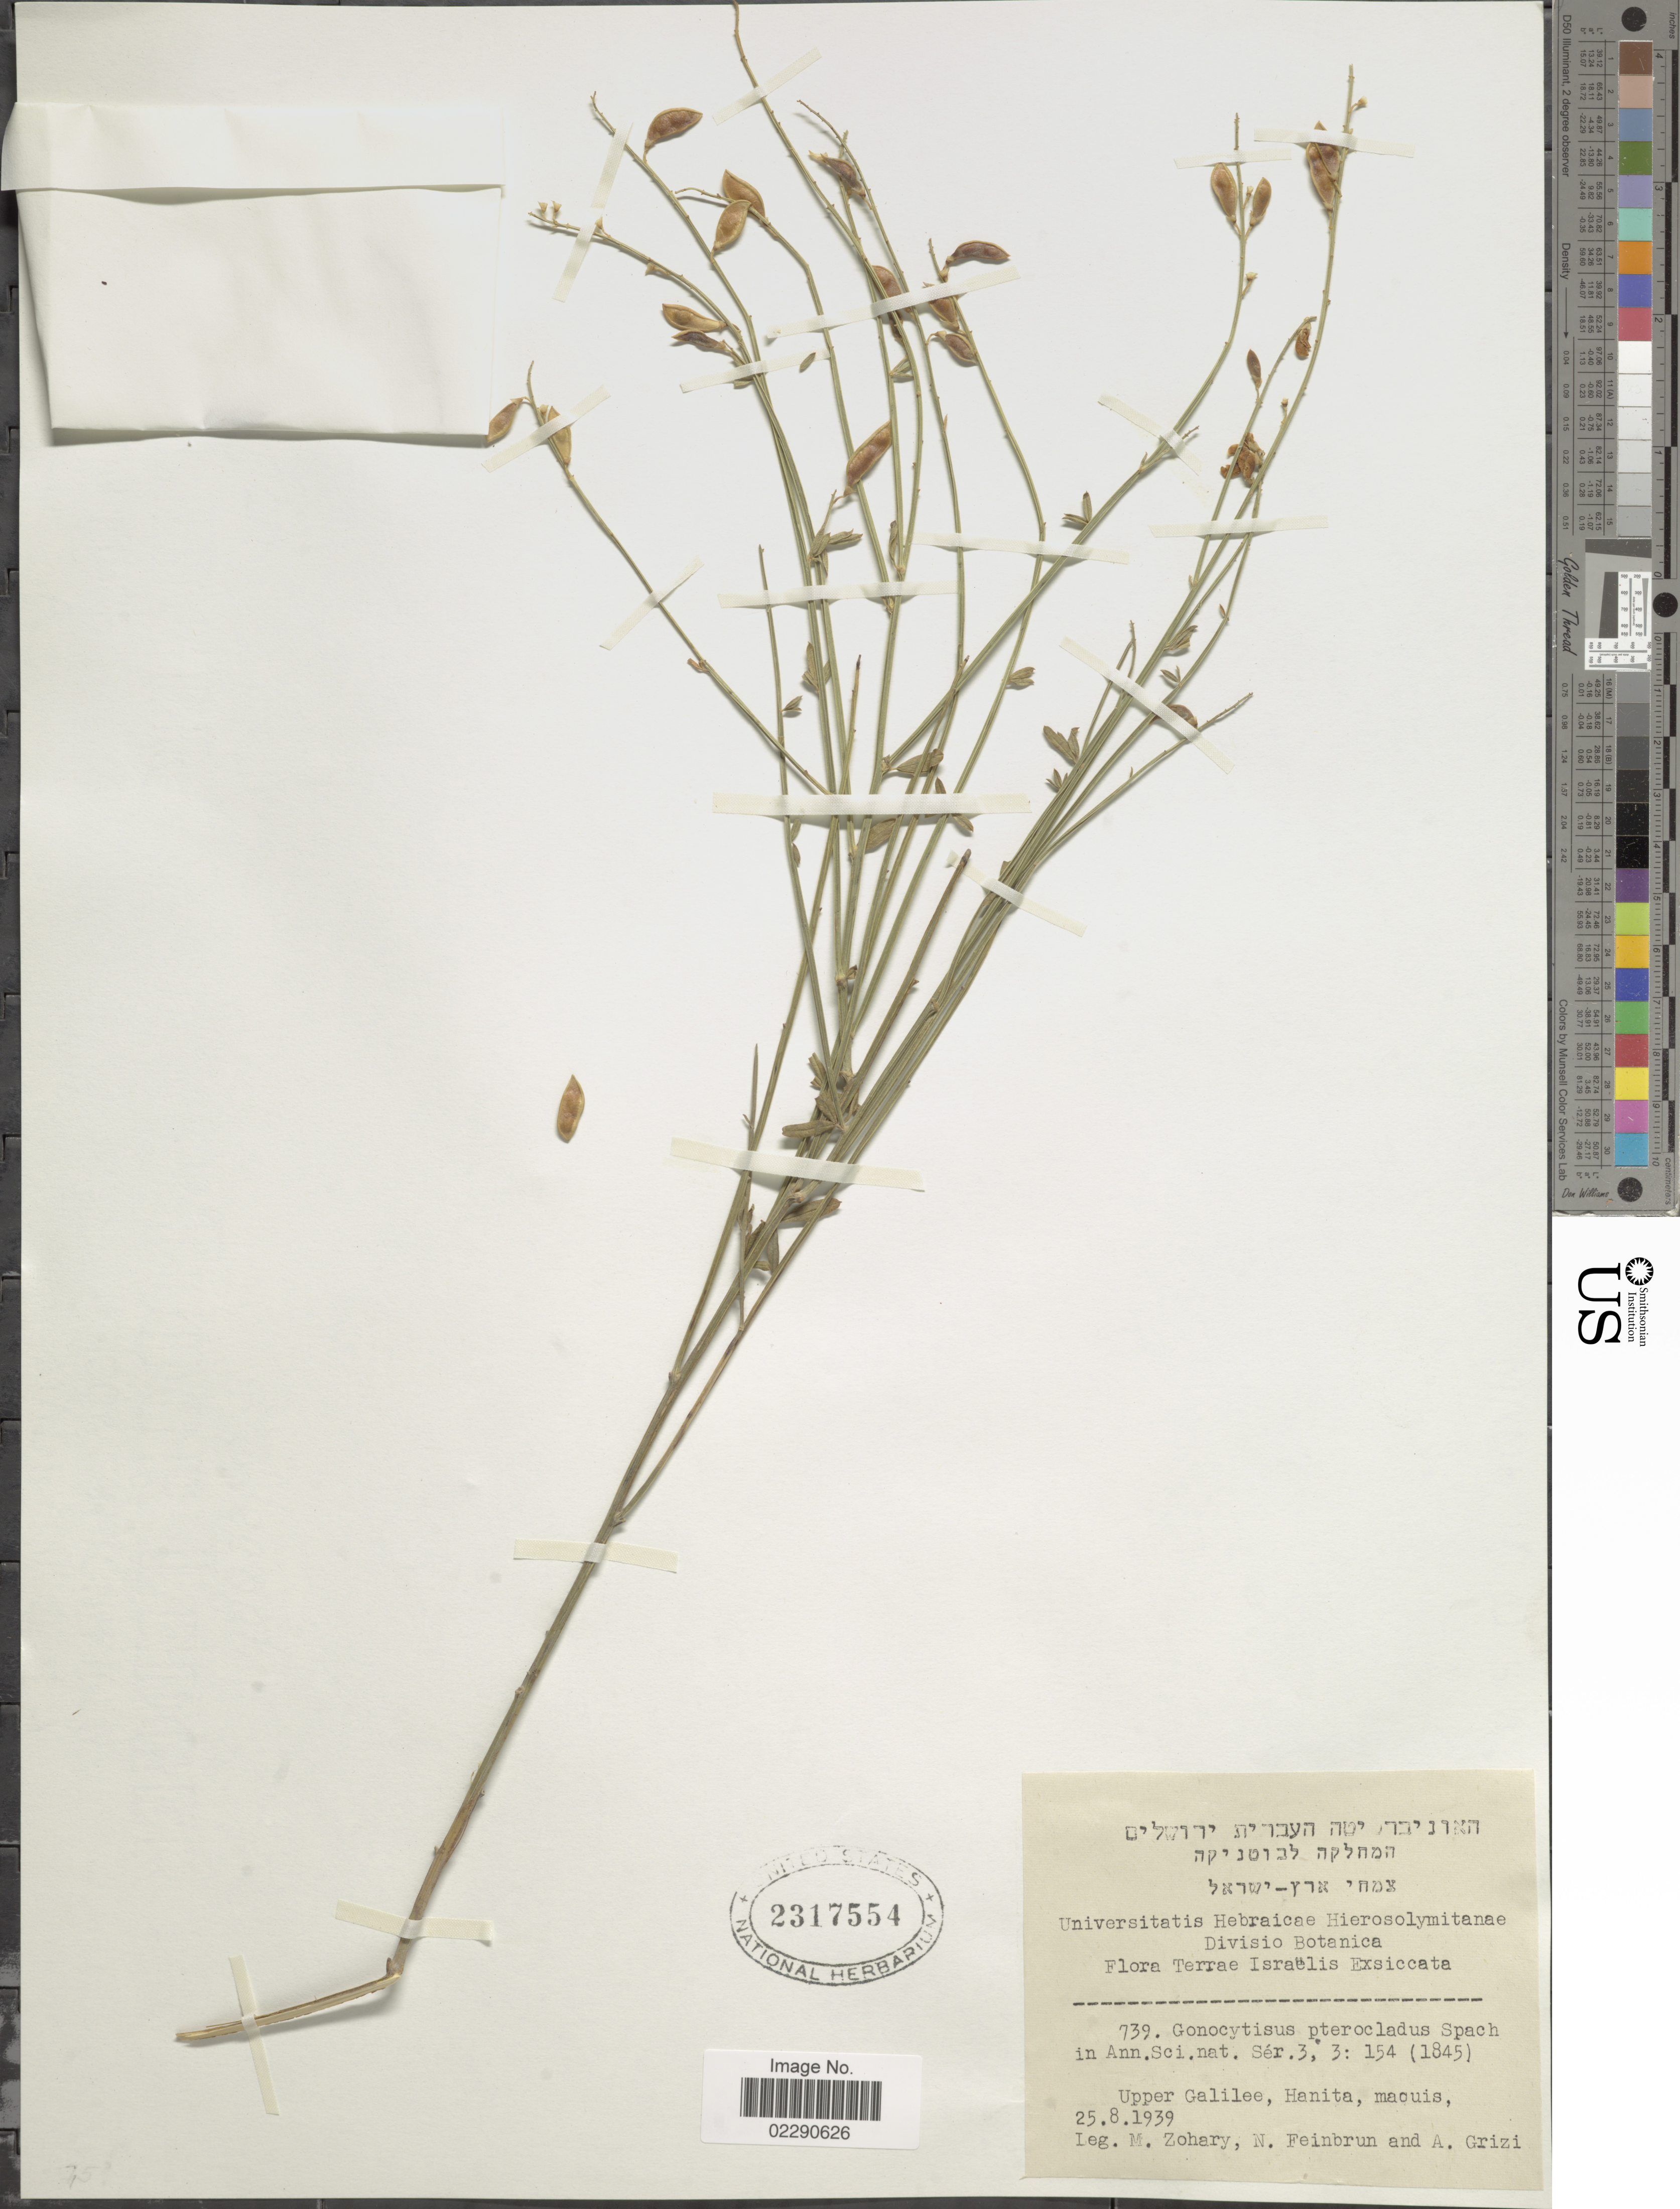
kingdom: Plantae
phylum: Tracheophyta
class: Magnoliopsida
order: Fabales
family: Fabaceae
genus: Genista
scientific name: Genista pteroclada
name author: (Boiss.) Spach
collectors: M. Zohary, N. Feinbrun & A. Grizi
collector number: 739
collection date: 1939-08-25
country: Israel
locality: Upper Galilee, Hanita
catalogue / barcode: US 2317554